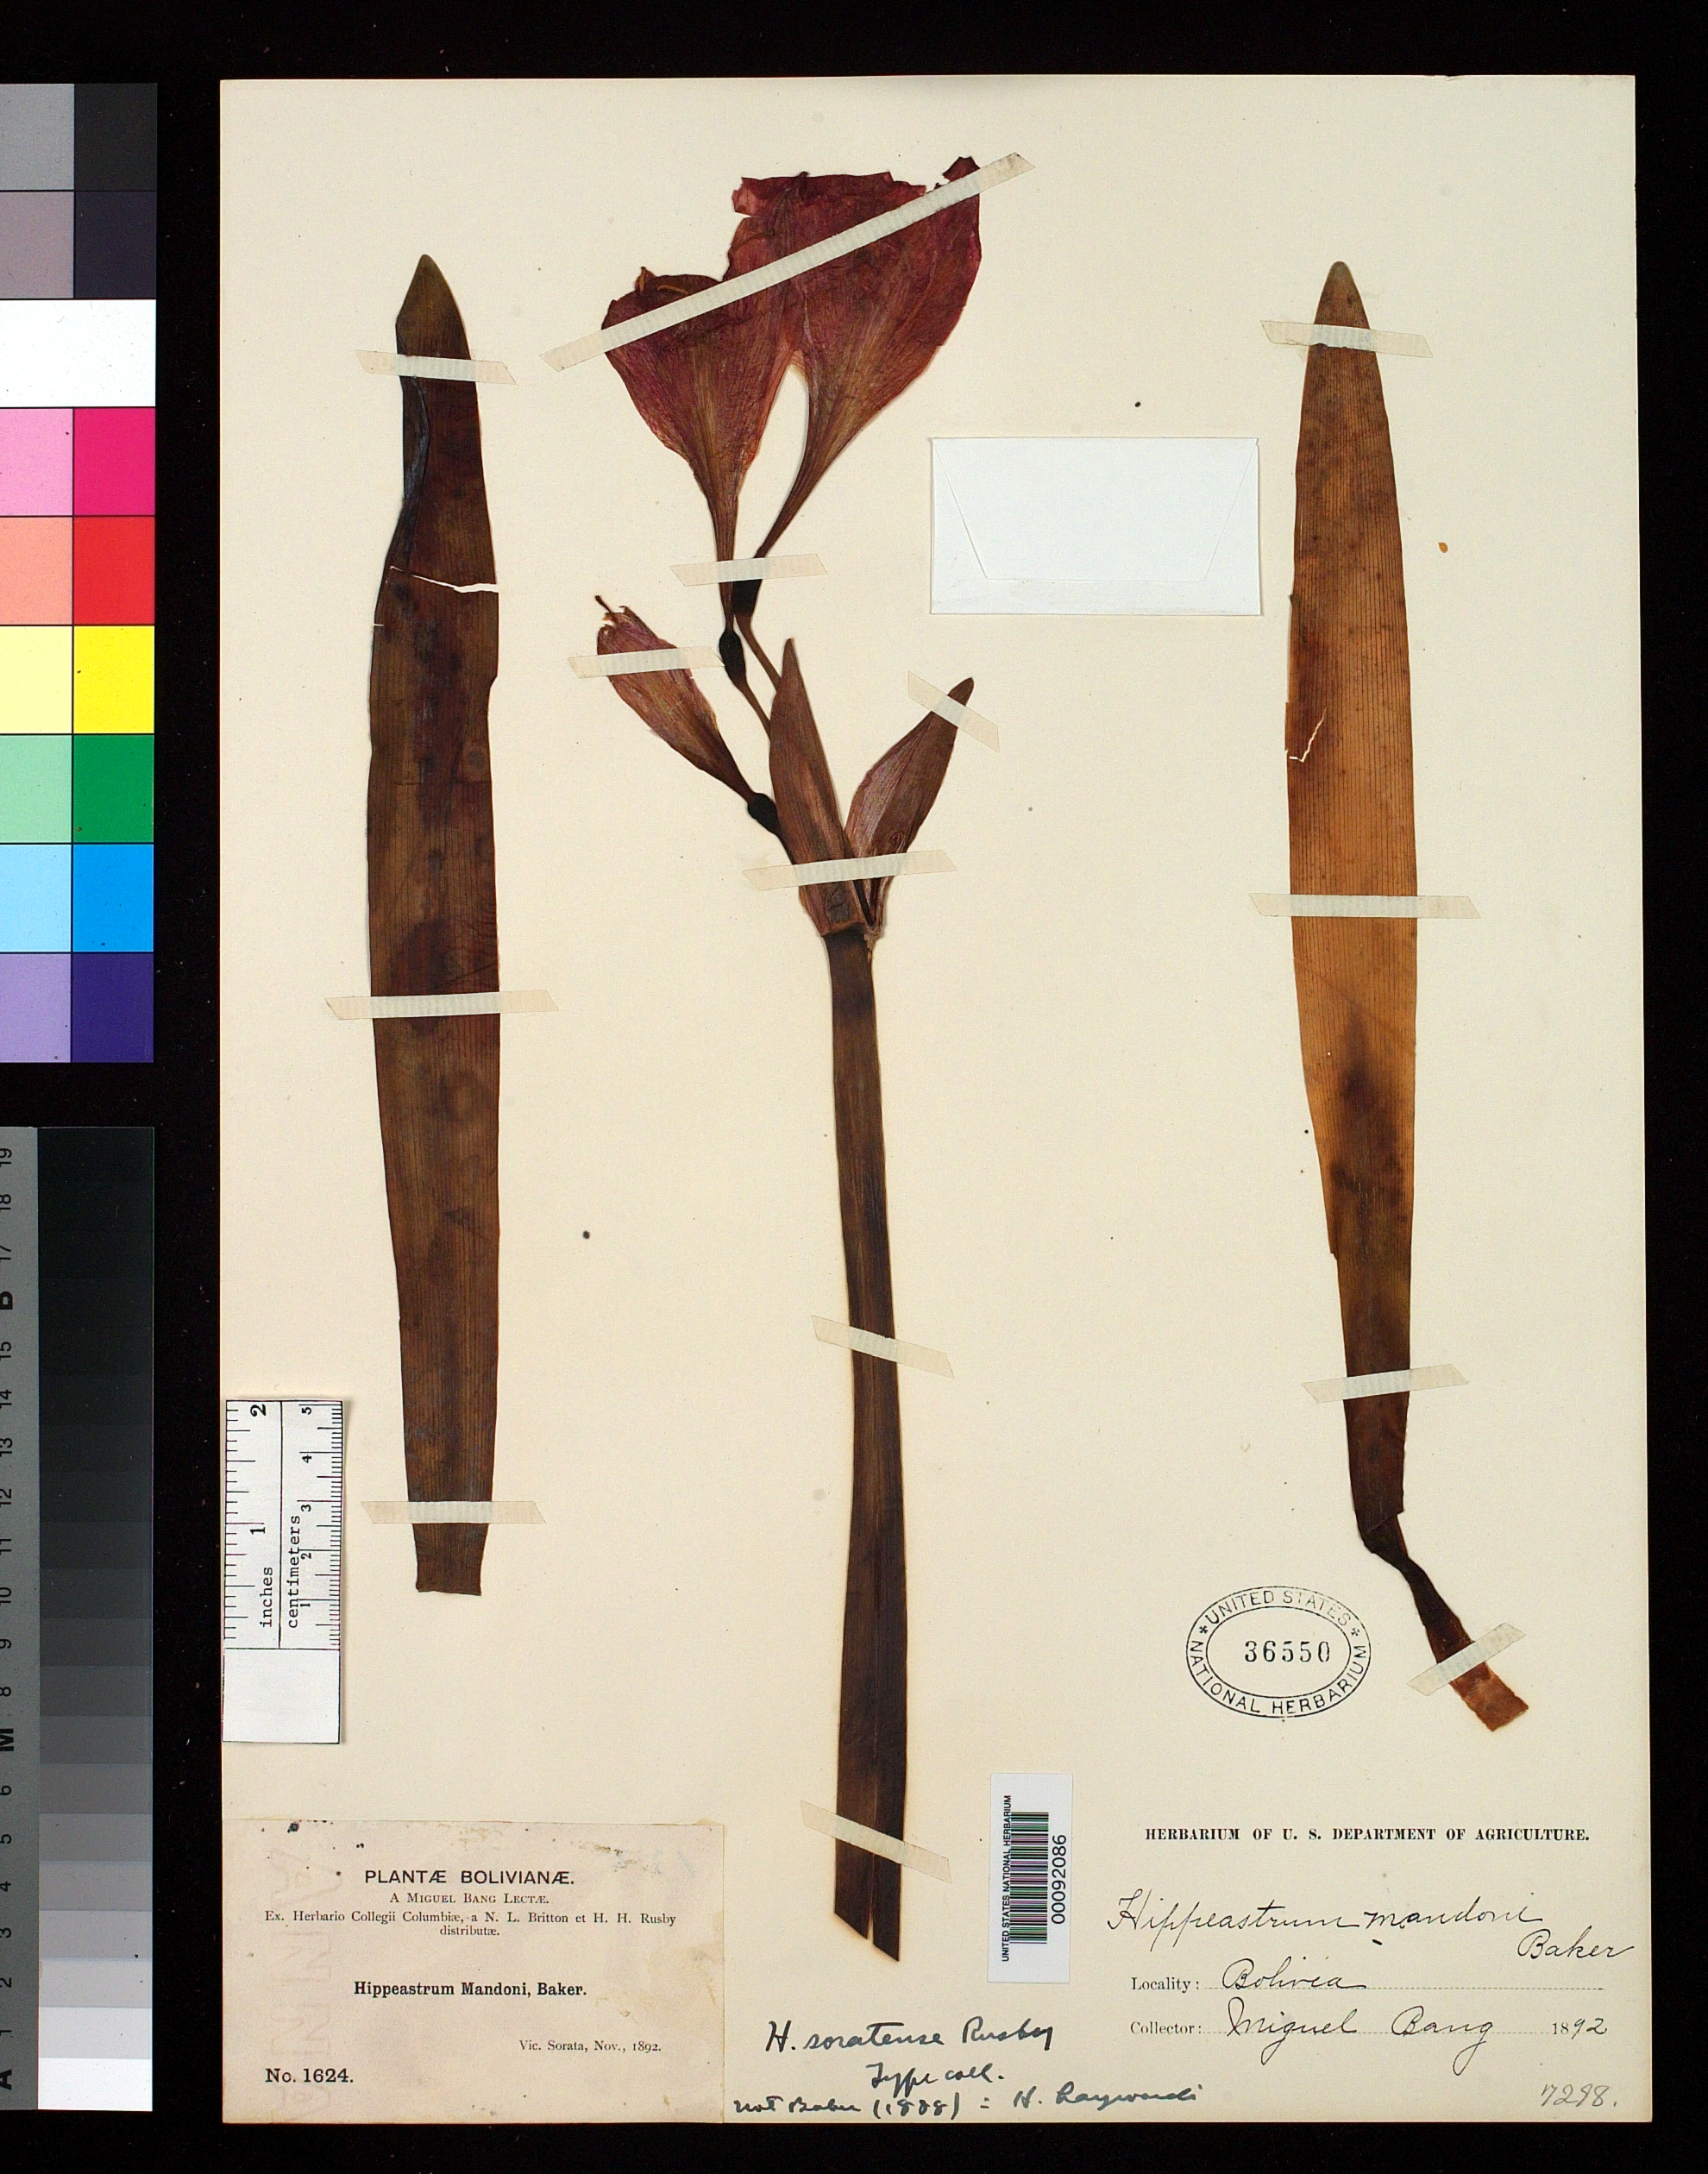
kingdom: Plantae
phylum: Tracheophyta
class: Liliopsida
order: Asparagales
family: Amaryllidaceae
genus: Hippeastrum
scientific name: Hippeastrum soratense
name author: Rusby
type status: Type Collection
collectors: M. Bang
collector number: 1624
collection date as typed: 1892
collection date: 1892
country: Bolivia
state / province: La Paz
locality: Vic. Sorata.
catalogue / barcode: US 36550